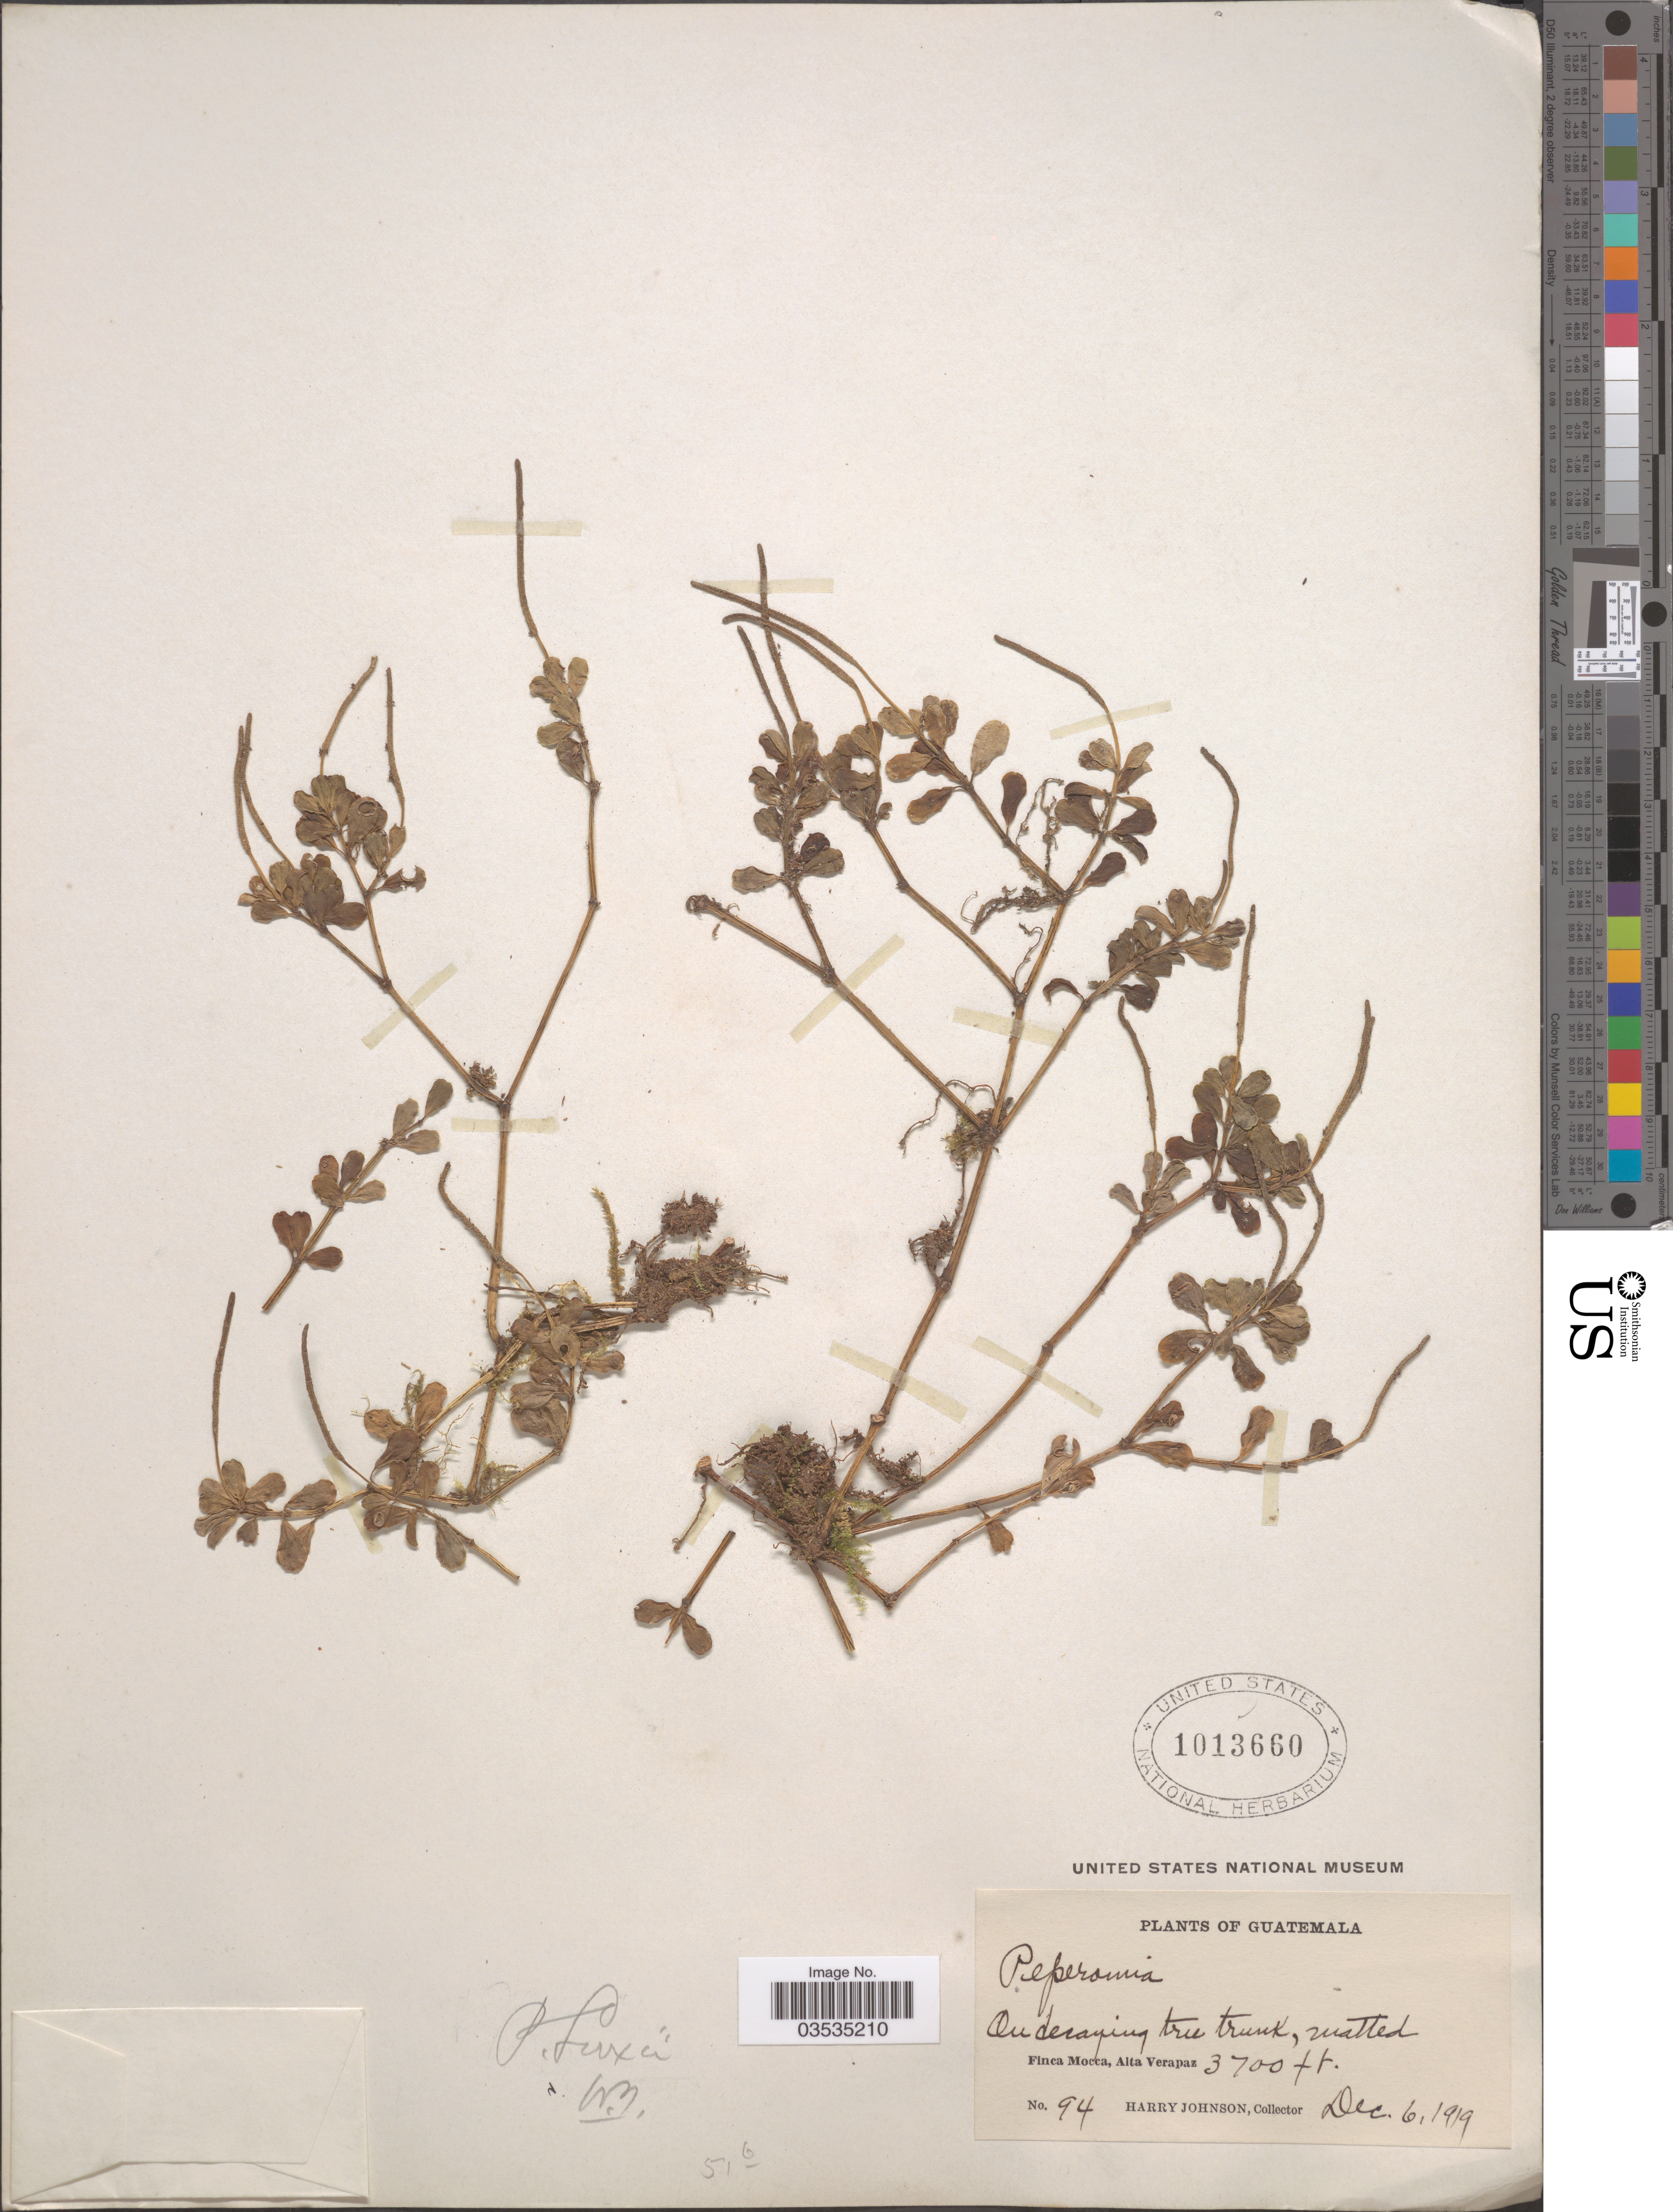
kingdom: Plantae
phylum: Tracheophyta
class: Magnoliopsida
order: Piperales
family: Piperaceae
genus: Peperomia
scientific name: Peperomia quadrifolia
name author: (L.) Kunth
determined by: Jiménez, José Estaban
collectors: H. Johnson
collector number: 94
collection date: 1919-12-06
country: Guatemala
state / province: Alta Verapaz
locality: Finca Moca, Alta Verapaz.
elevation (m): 1128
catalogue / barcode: US 1013660